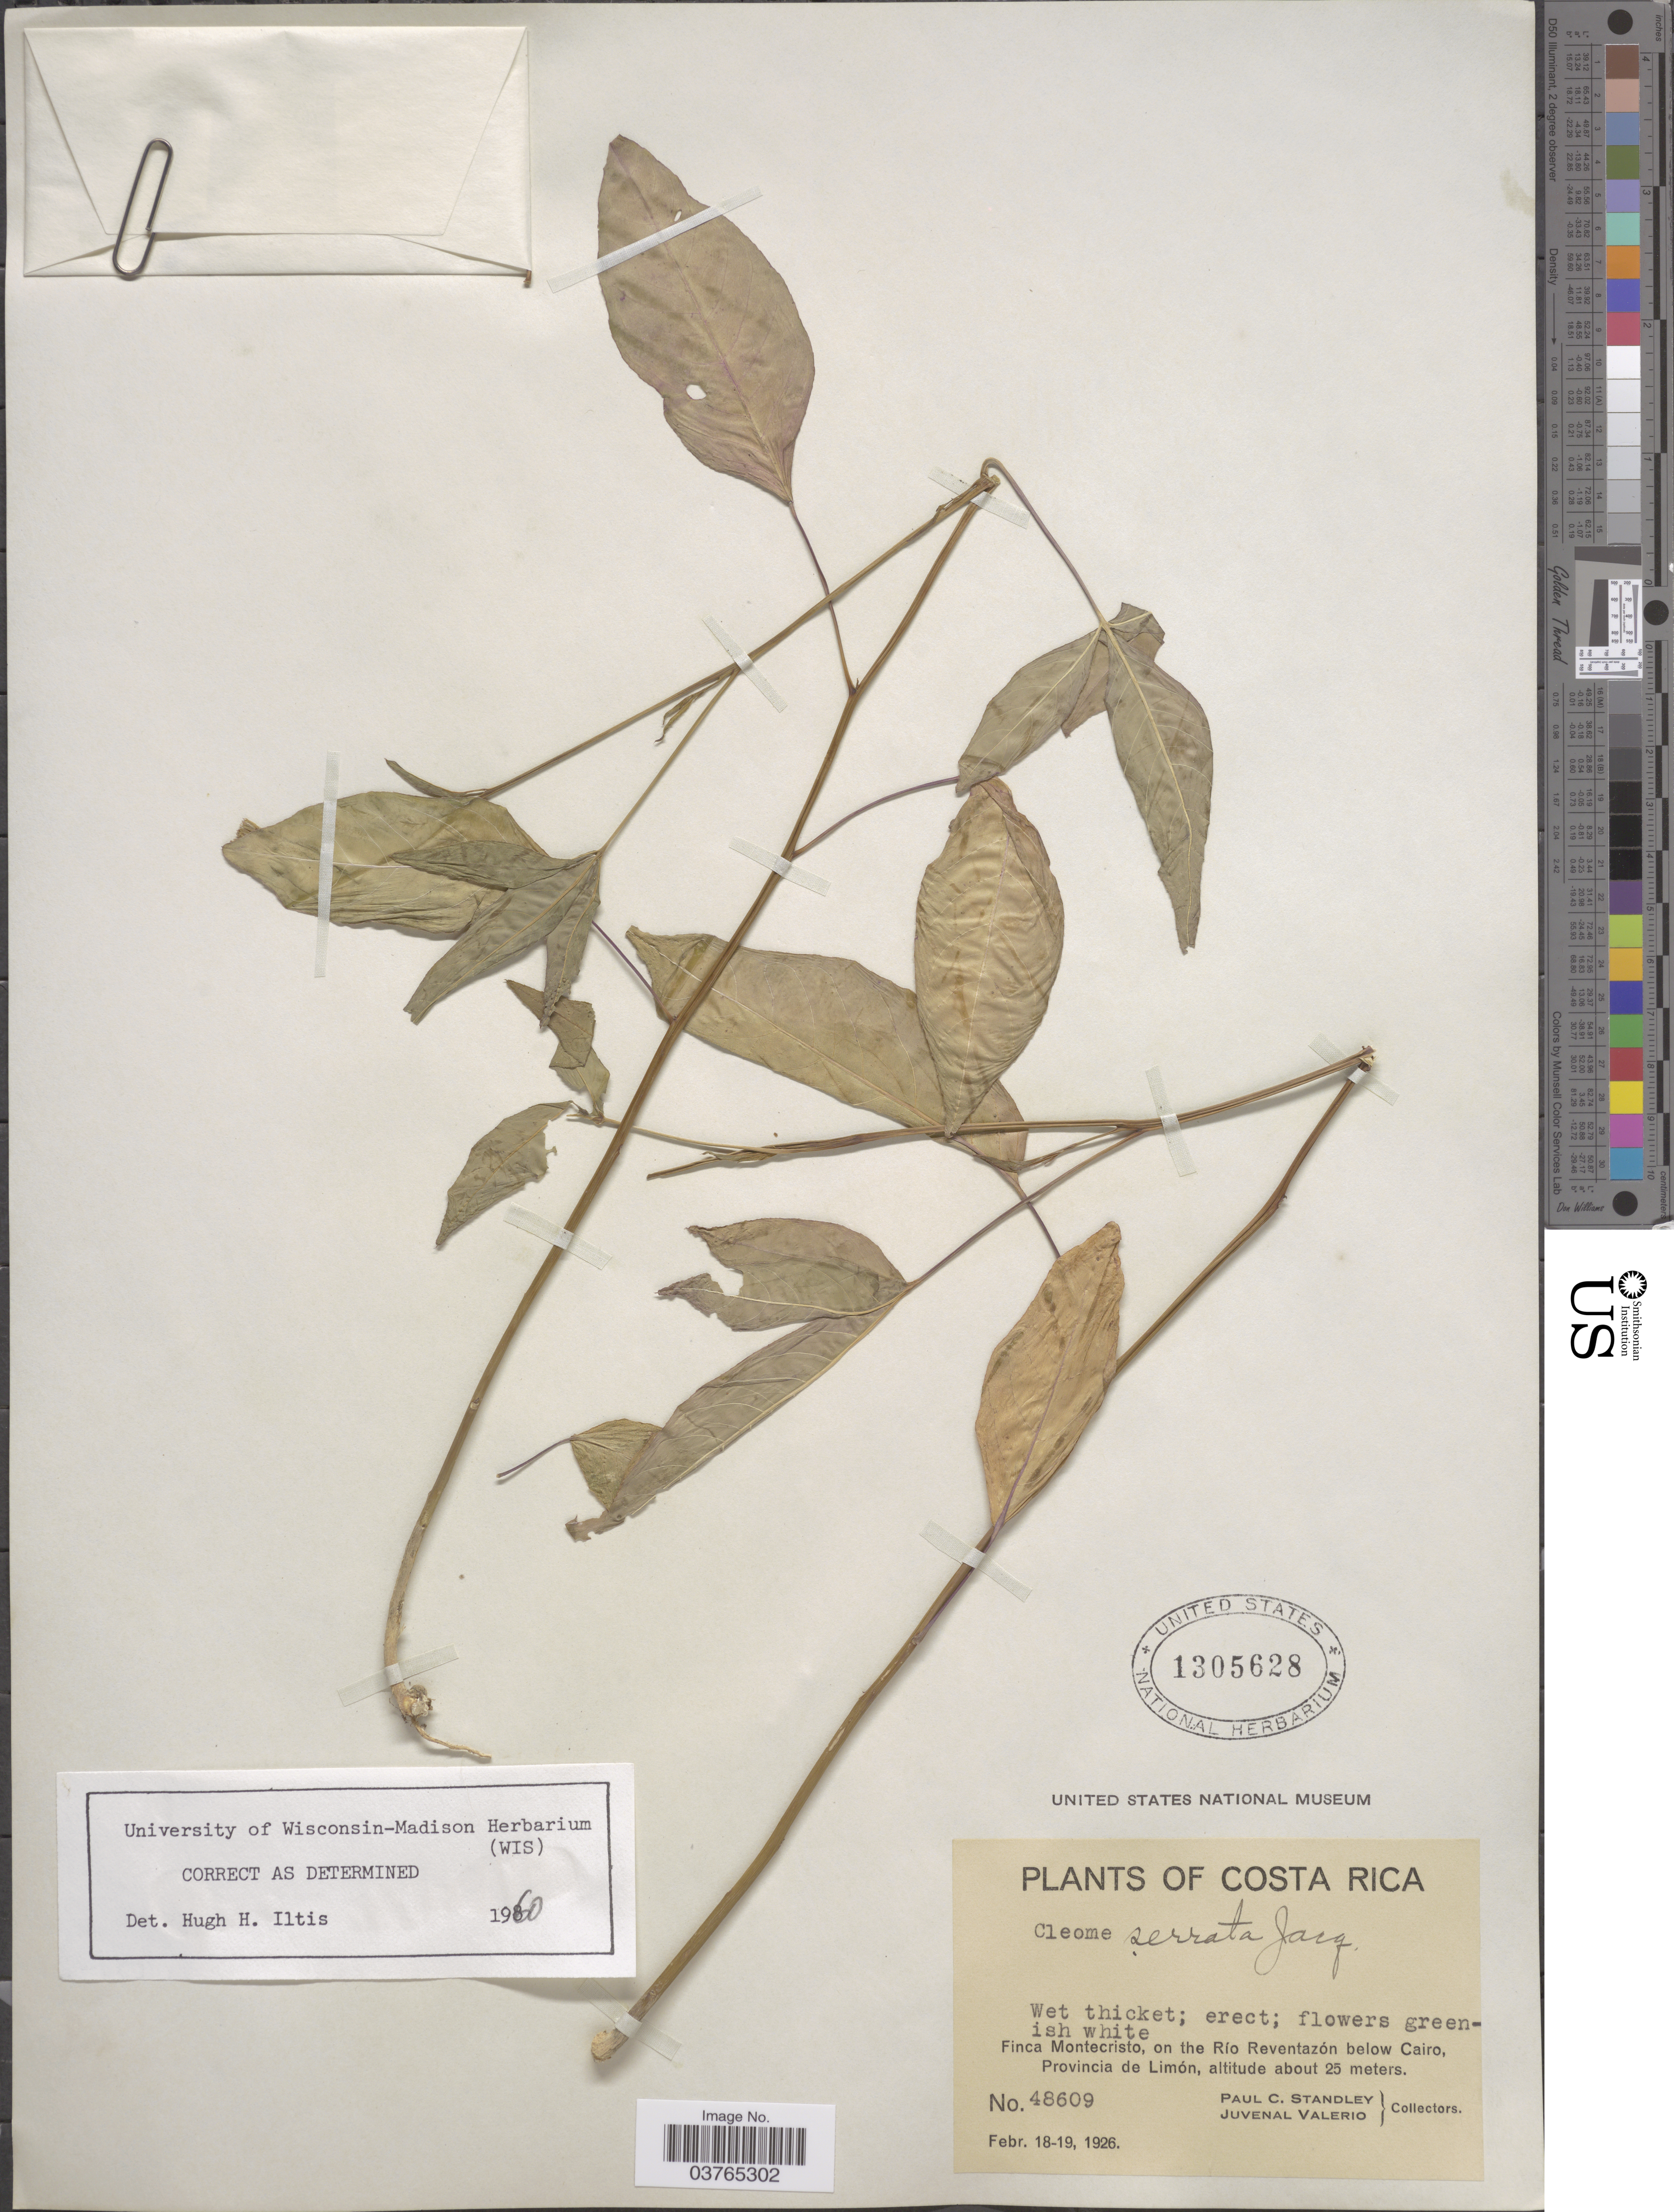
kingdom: Plantae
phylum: Tracheophyta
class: Magnoliopsida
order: Brassicales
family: Cleomaceae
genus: Cleoserrata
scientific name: Cleoserrata serrata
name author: (Jacq.) Iltis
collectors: P. C. Standley & J. Valerio R.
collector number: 48609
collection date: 1926-02-18/1926-02-19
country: Costa Rica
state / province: Limón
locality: Finca Montecristo, on the Río Reventazón below Cairo.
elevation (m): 25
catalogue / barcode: US 1305628